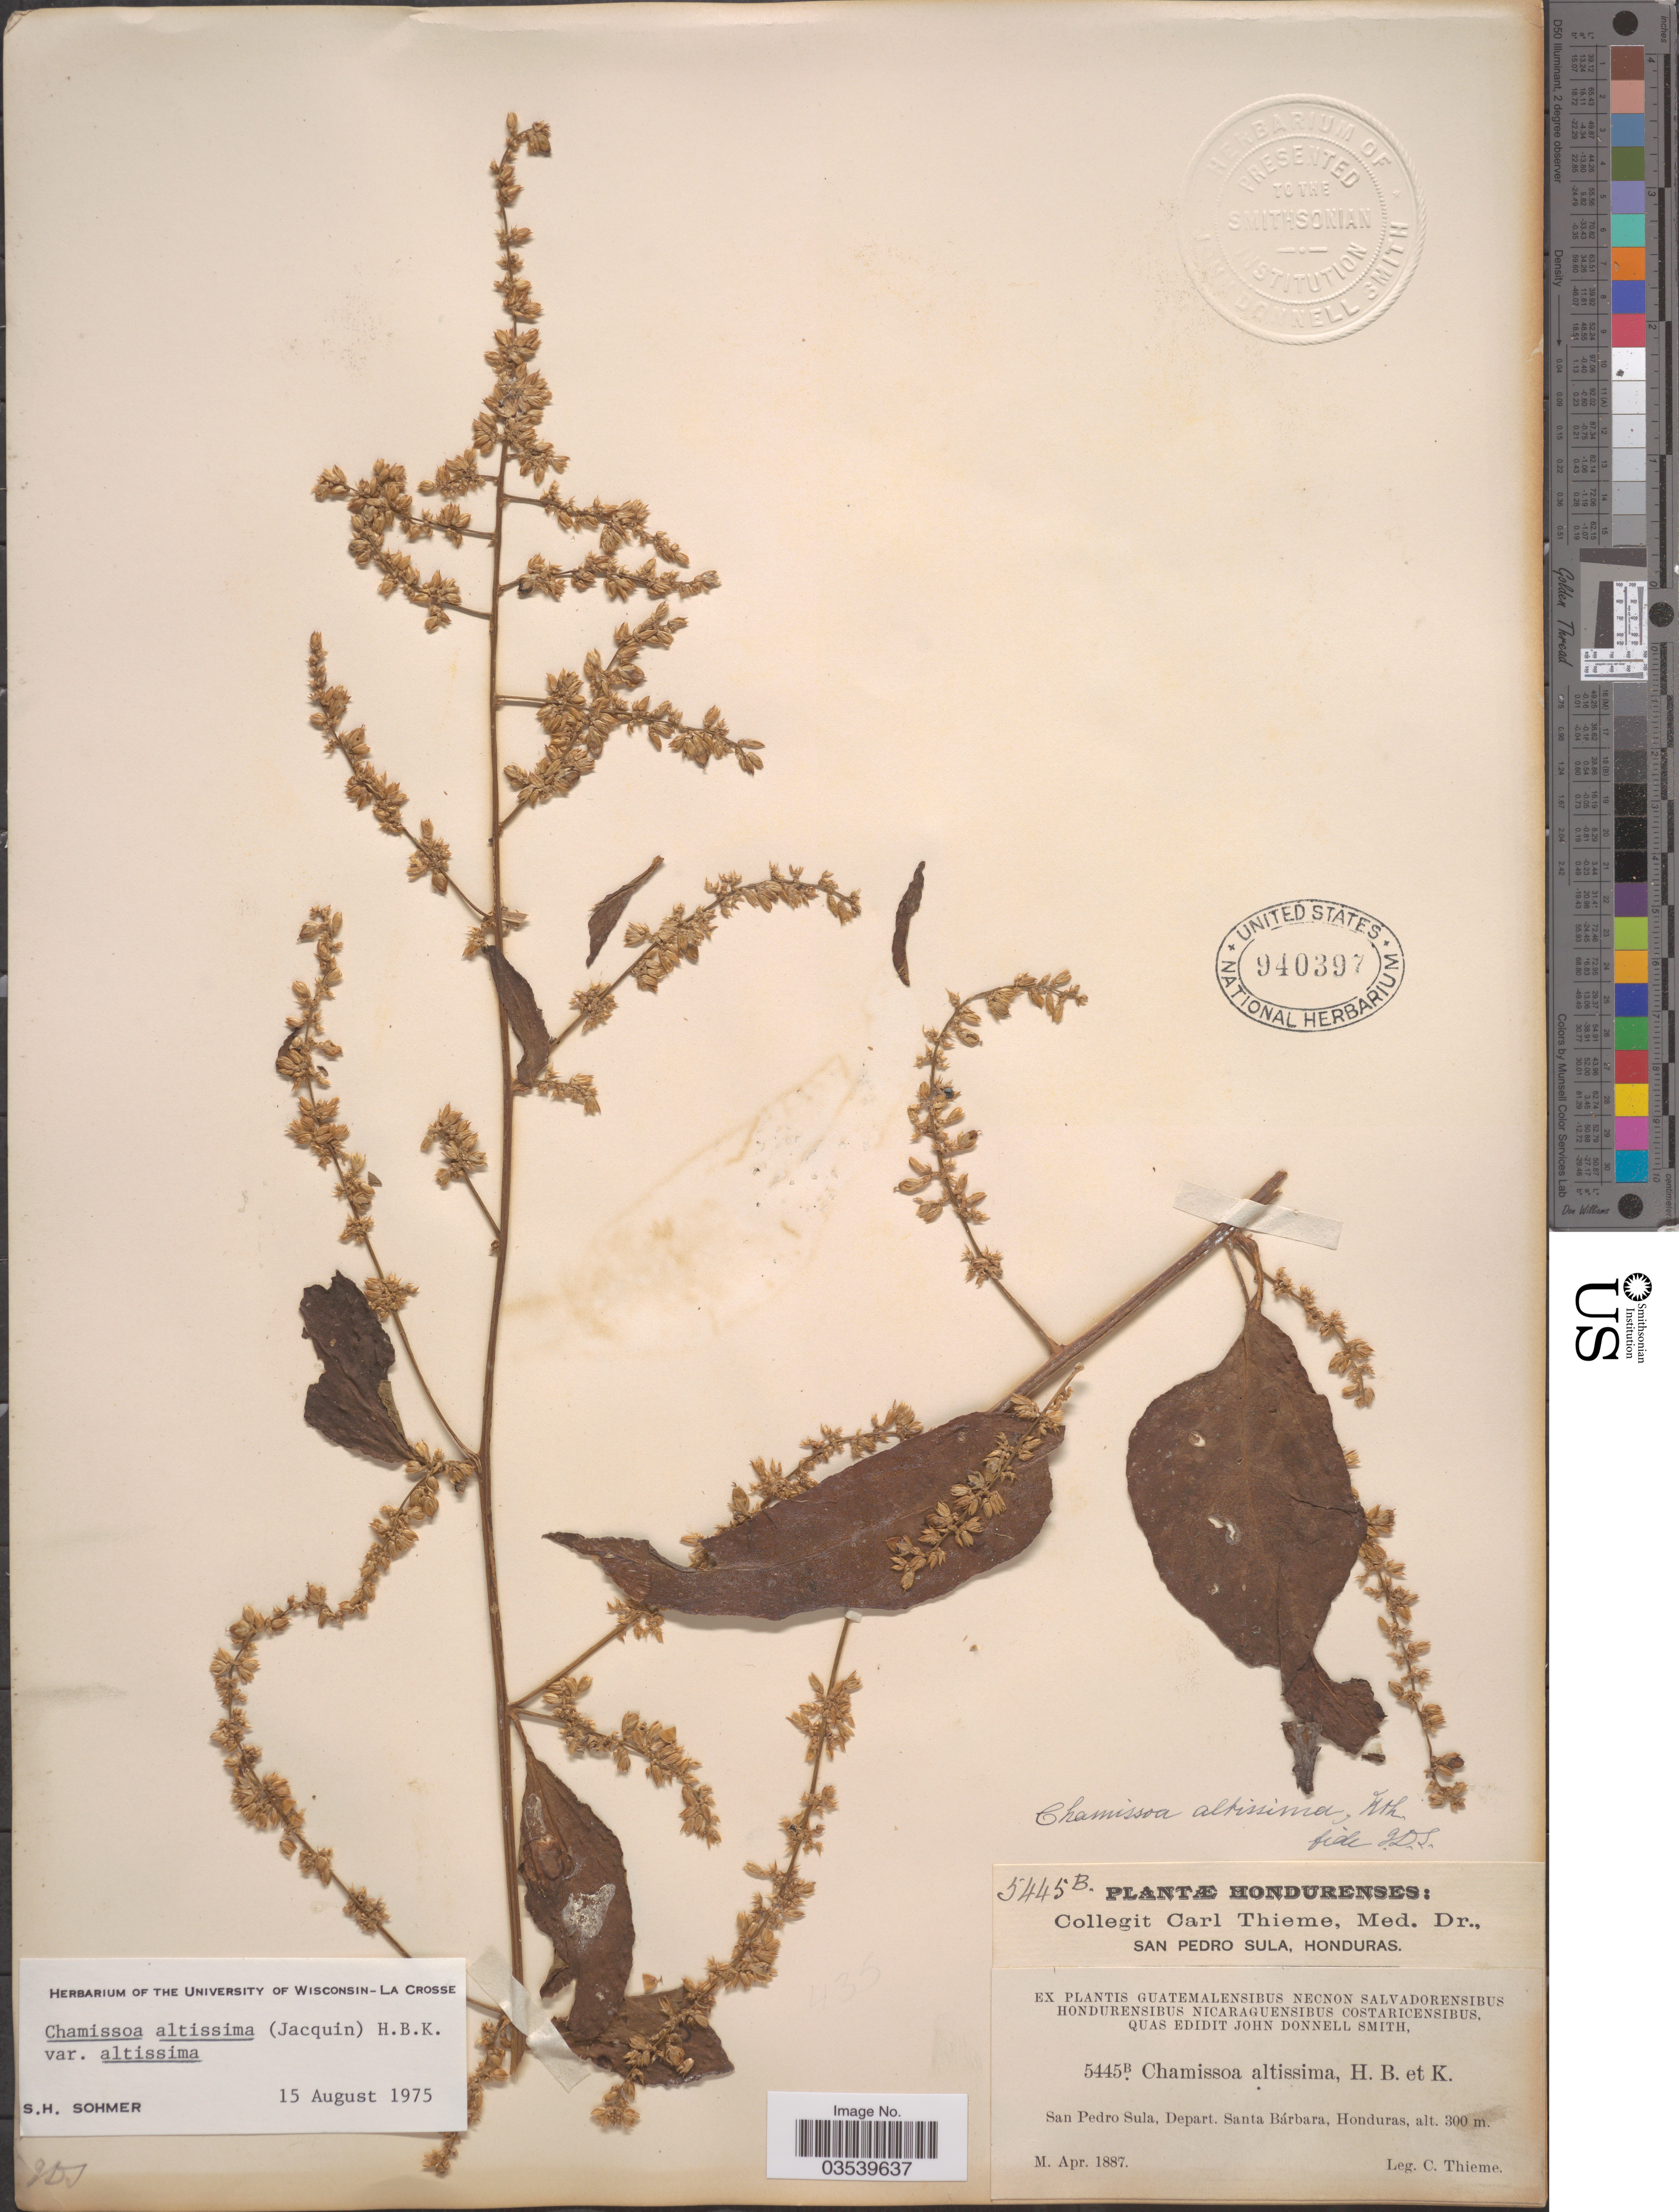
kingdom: Plantae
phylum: Tracheophyta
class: Magnoliopsida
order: Caryophyllales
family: Amaranthaceae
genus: Chamissoa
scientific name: Chamissoa altissima var. altissima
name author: (Jacq.) Kunth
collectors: C. Thieme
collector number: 5445B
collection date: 1887-04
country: Honduras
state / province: Santa Bárbara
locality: San Pedro Sula, Depart. Santa Bárbara.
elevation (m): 300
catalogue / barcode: US 940397